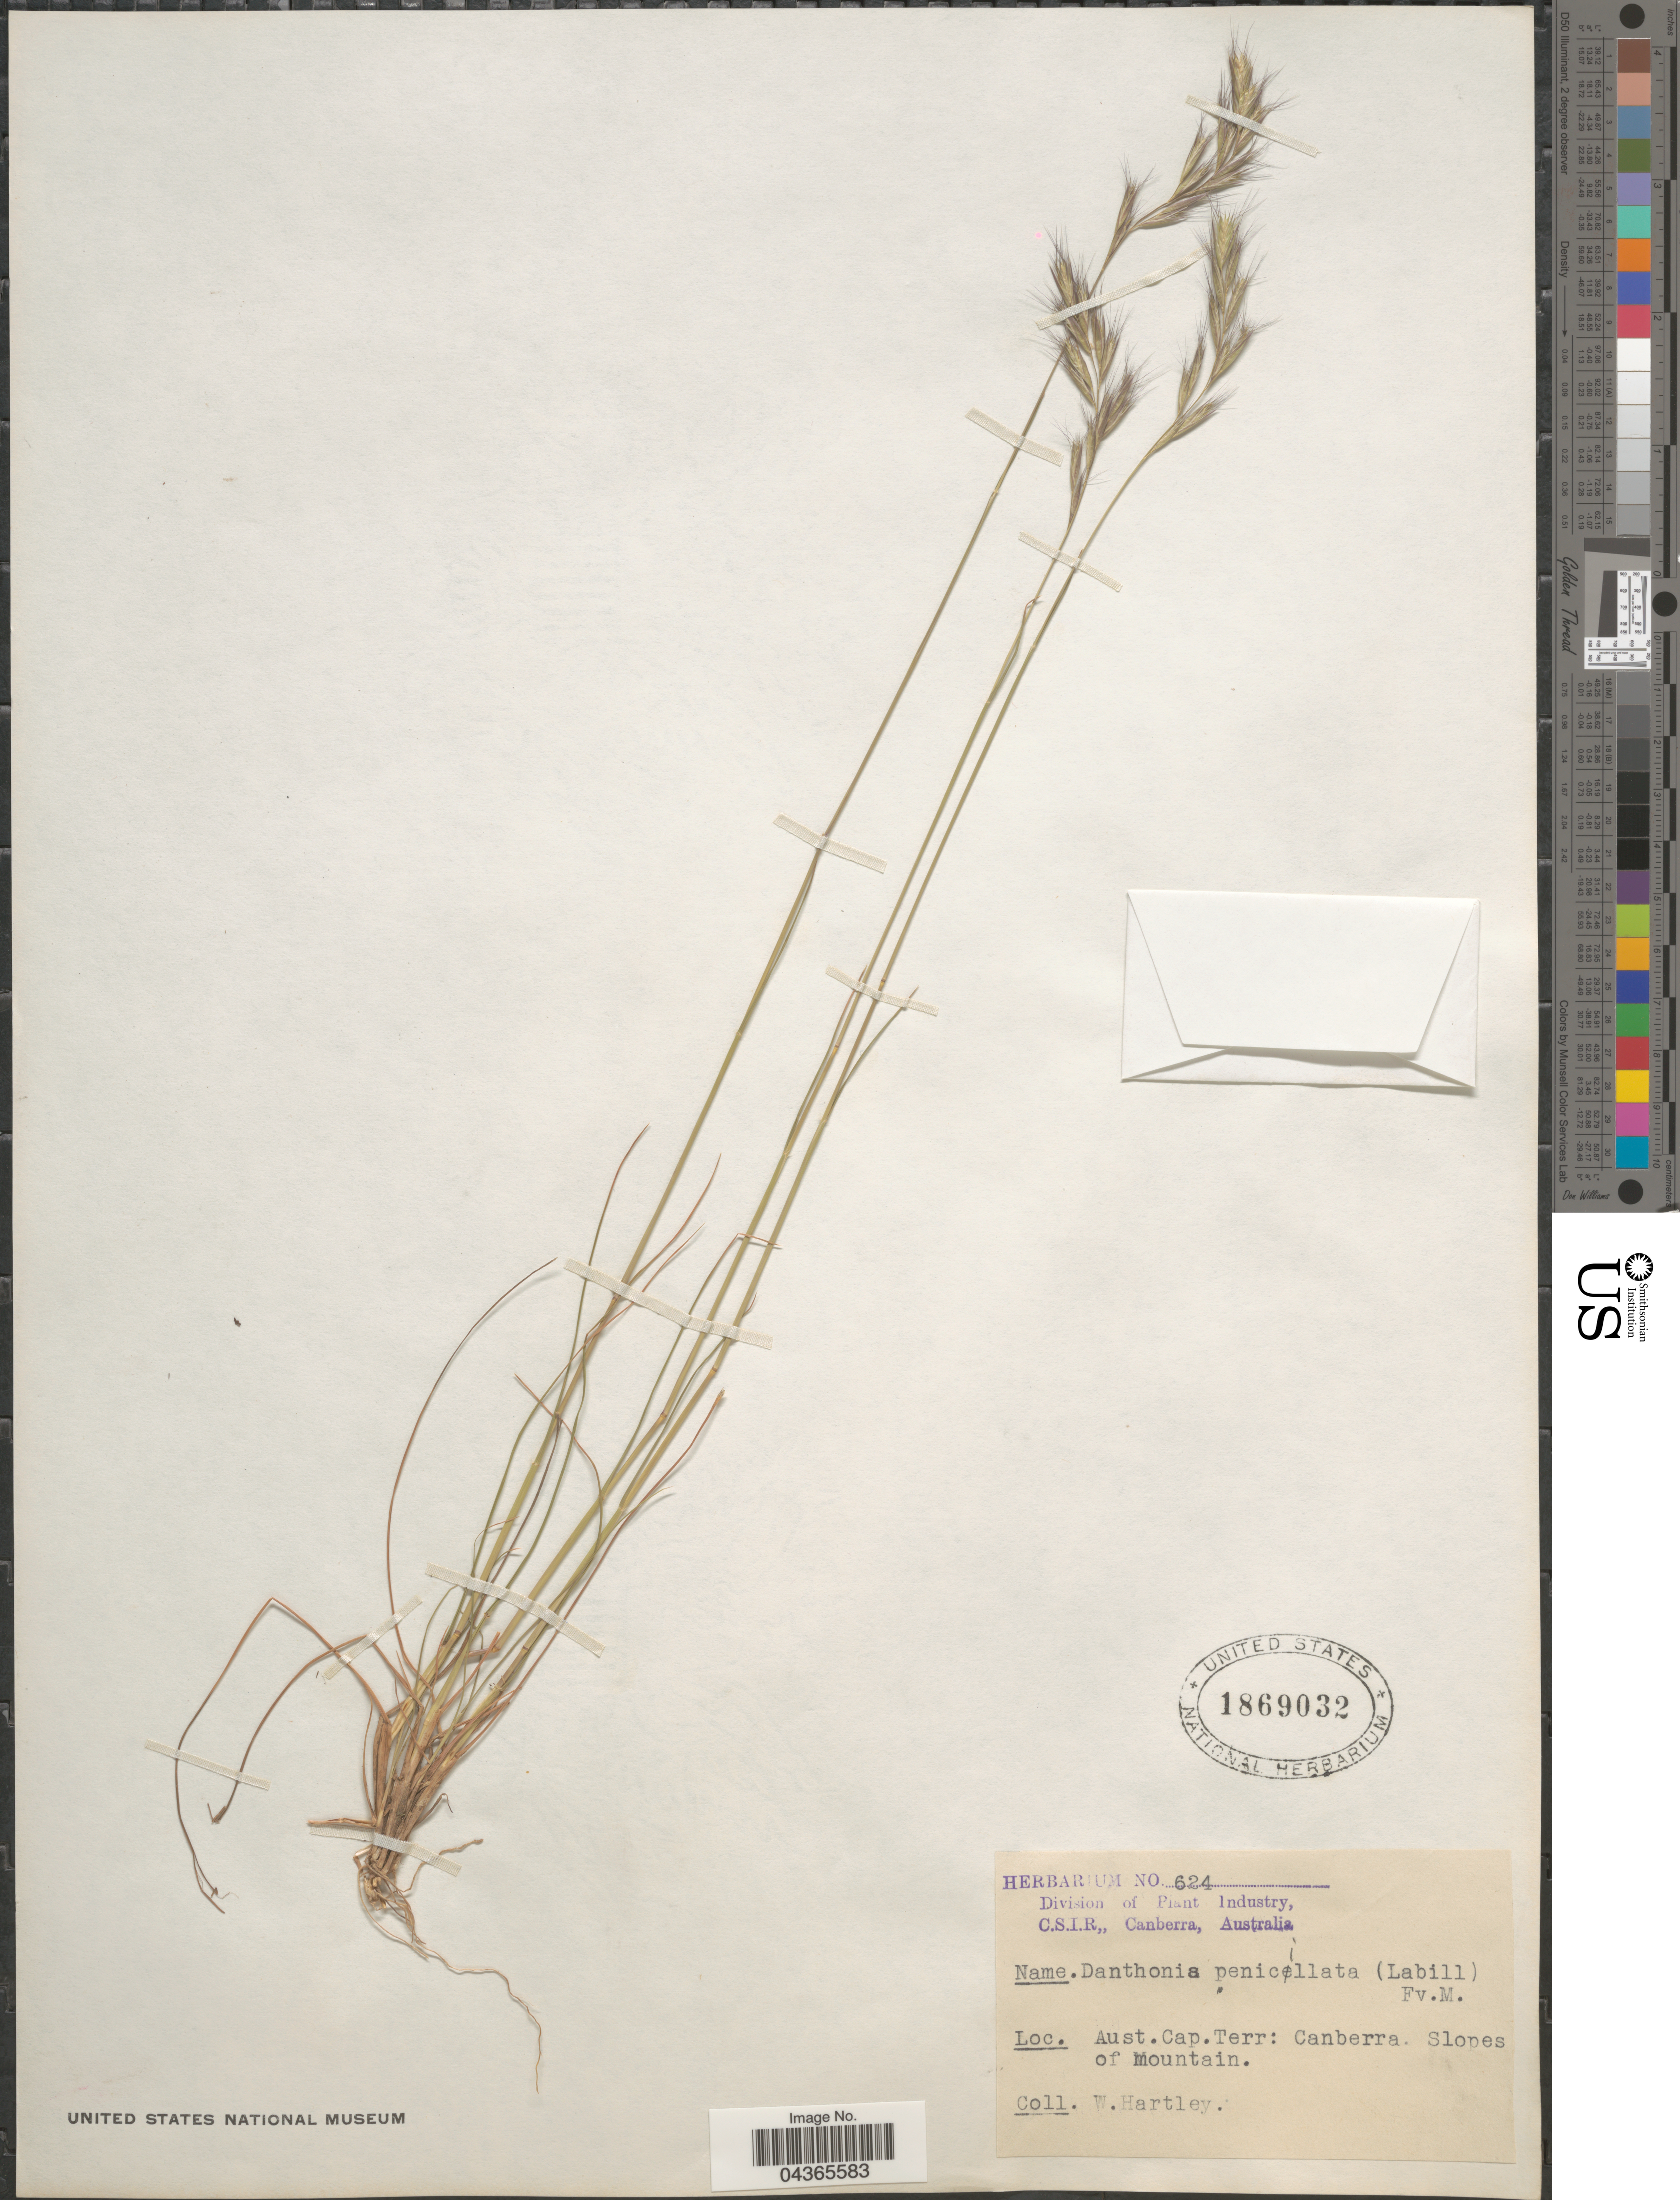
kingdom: Plantae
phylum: Tracheophyta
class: Liliopsida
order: Poales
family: Poaceae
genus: Rytidosperma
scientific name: Rytidosperma penicillatum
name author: (Labill.) Connor & Edgar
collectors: W. Hartley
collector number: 624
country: Australia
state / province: Australian Capital Territory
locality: Aust. Cap. Terr: Canberra. Slopes of mountain.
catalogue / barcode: US 1869032